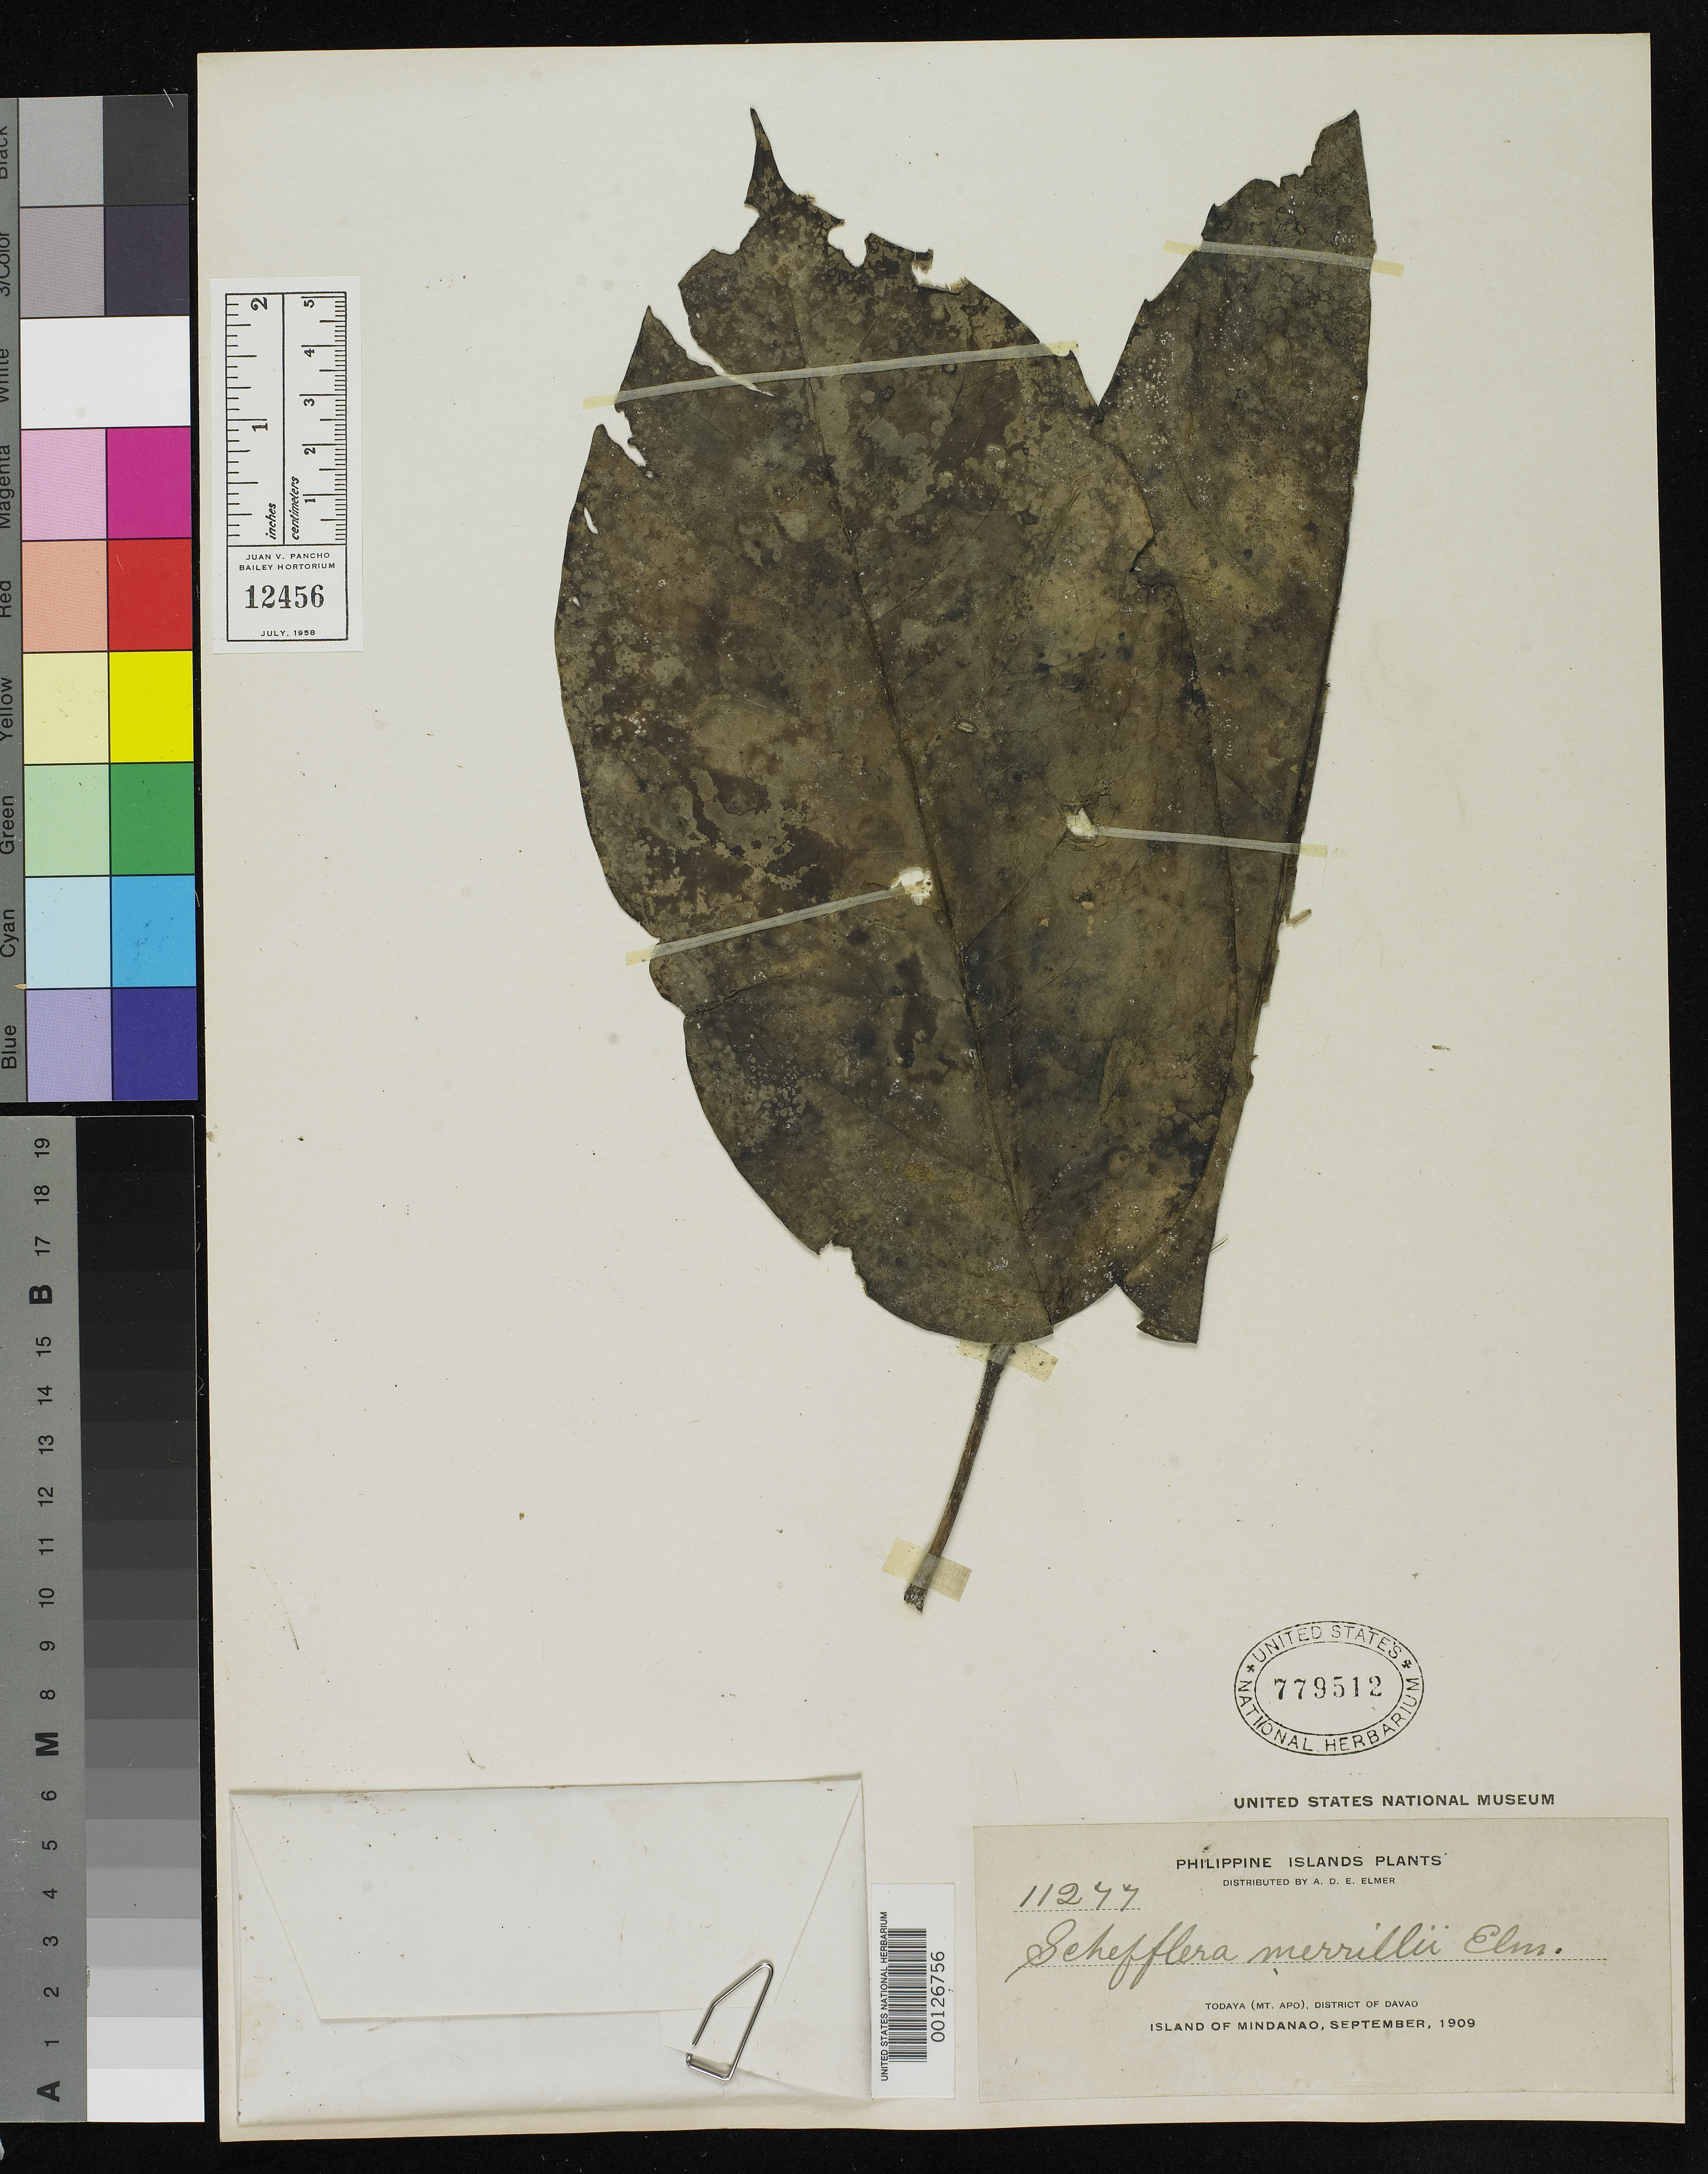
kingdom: Plantae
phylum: Tracheophyta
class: Magnoliopsida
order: Apiales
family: Araliaceae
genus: Schefflera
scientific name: Schefflera merrillii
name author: Elmer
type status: Isotype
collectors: A. D. E. Elmer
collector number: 11277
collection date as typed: Sep 1909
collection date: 1909-09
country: Philippines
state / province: Davao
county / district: Davao del Sur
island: Mindanao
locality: Todaya, Mt. Apo.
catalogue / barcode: US 779512